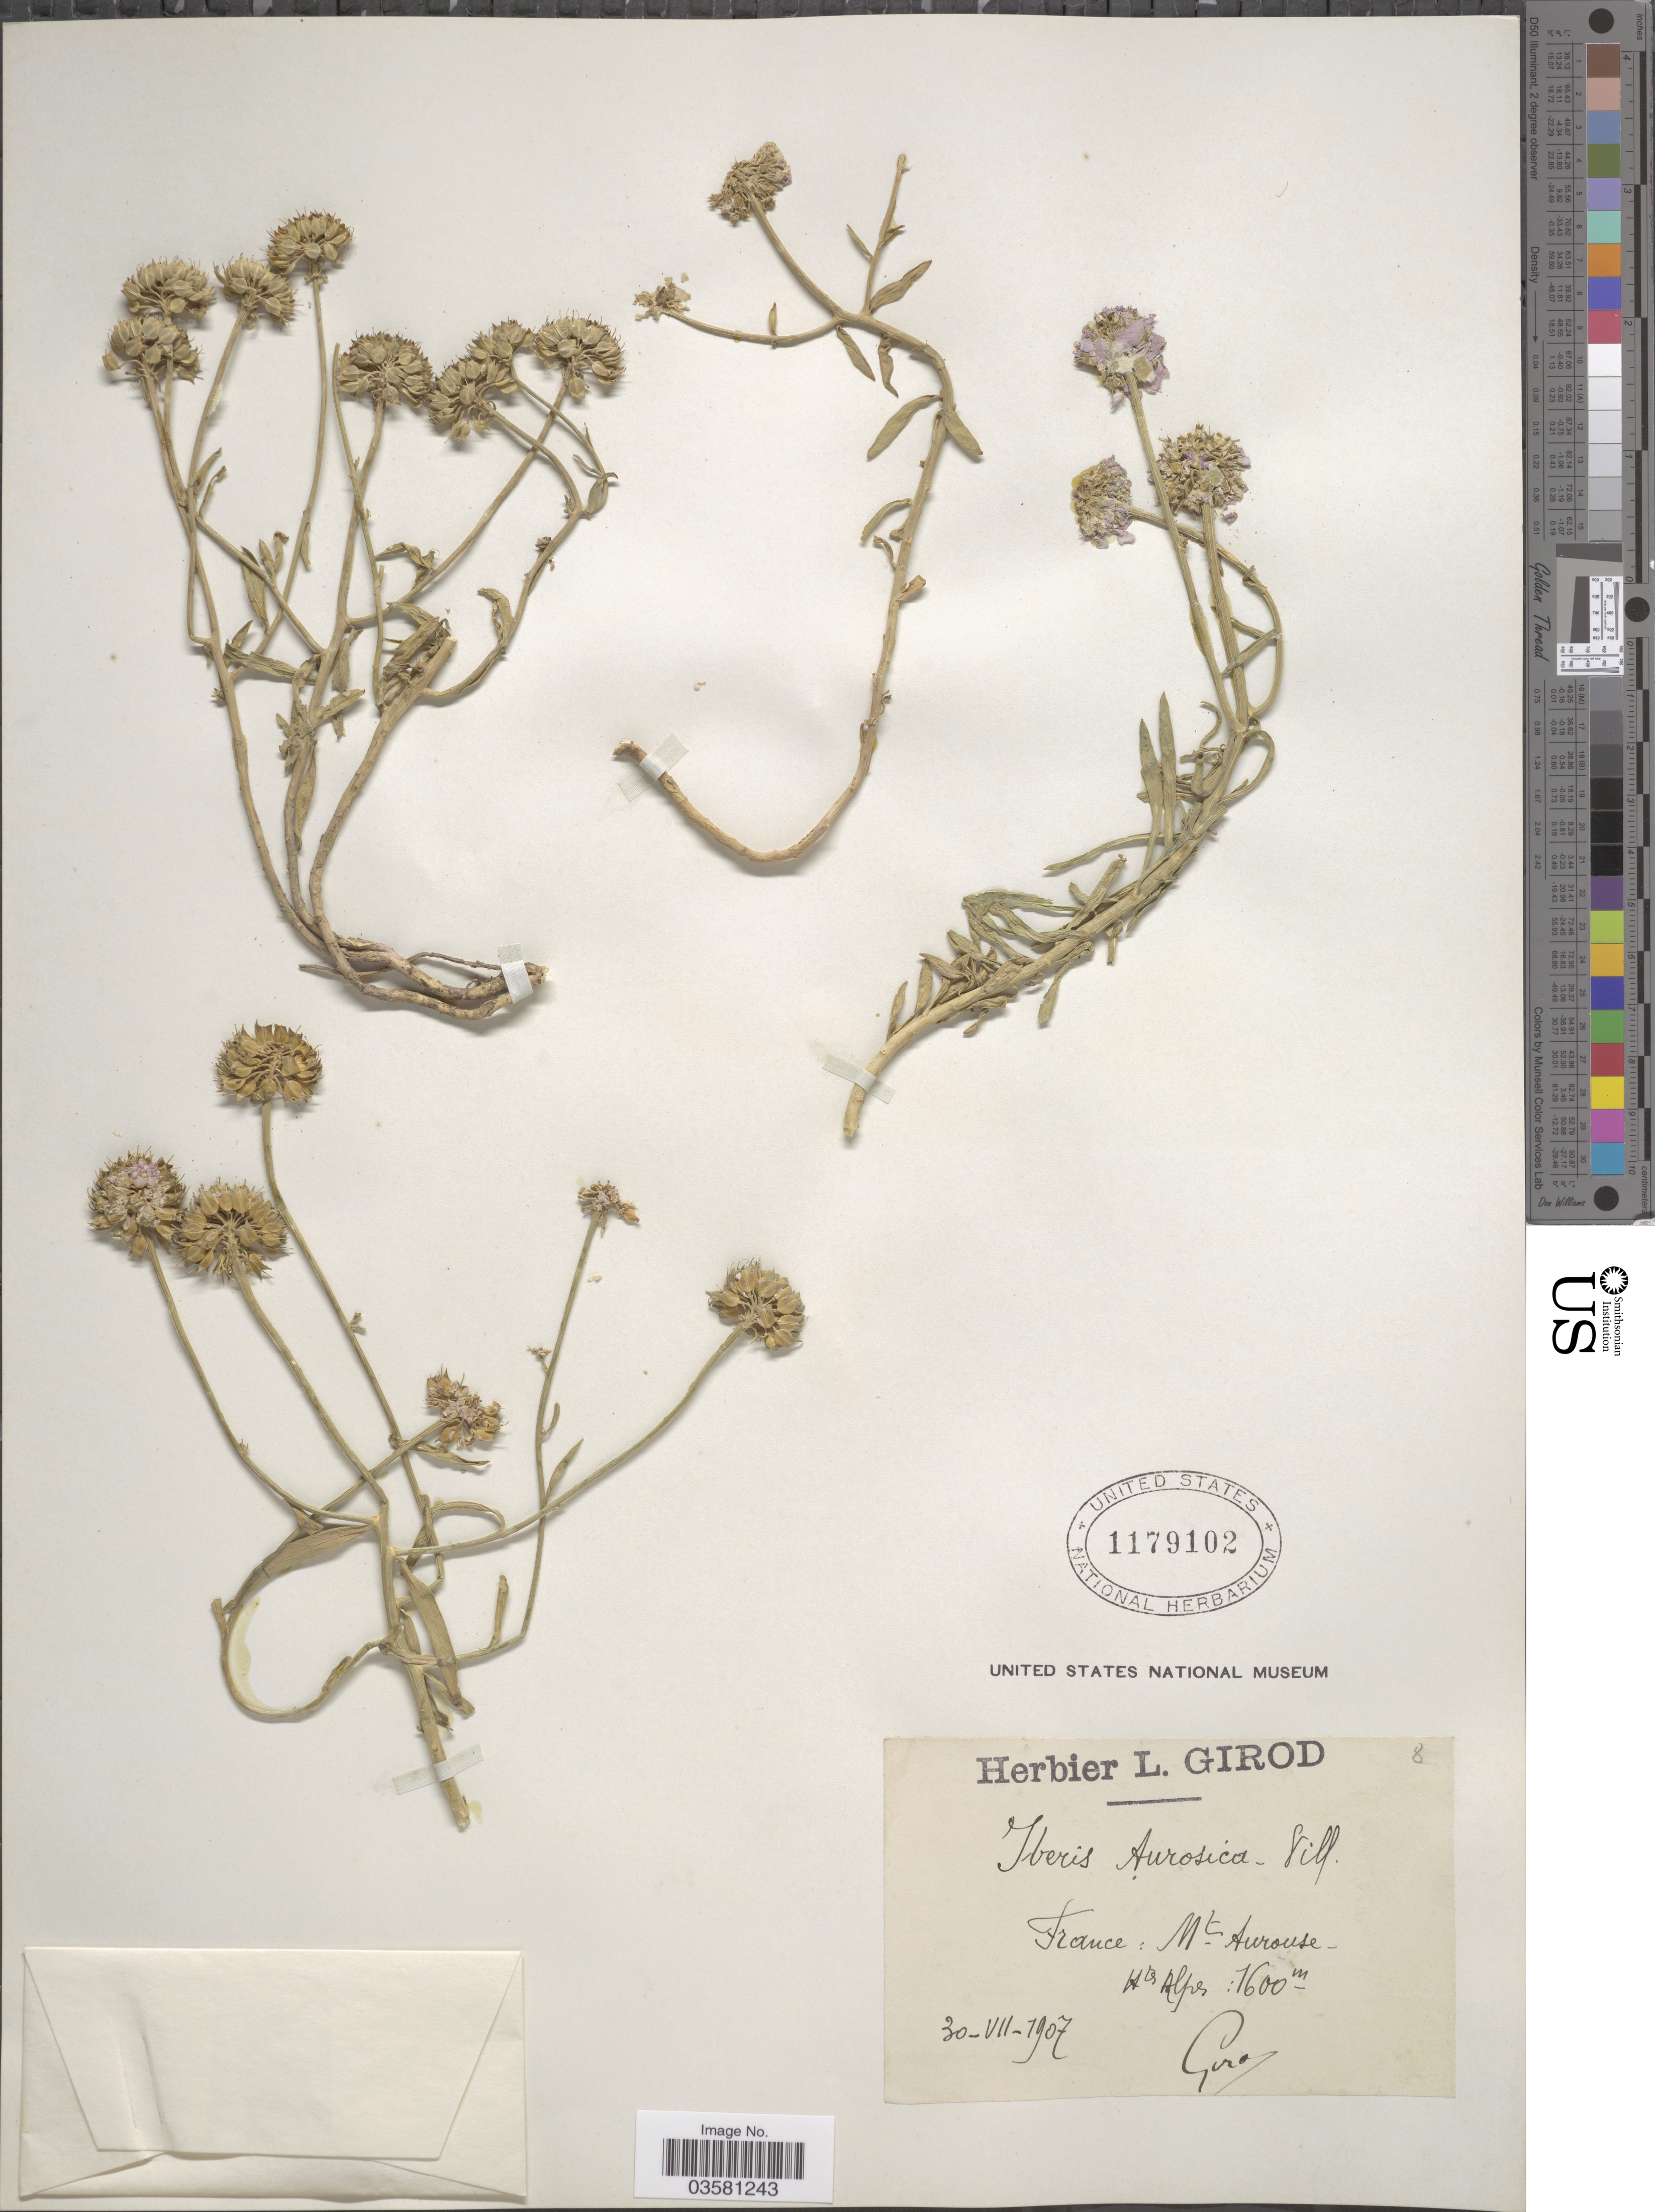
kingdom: Plantae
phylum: Tracheophyta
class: Magnoliopsida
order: Brassicales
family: Brassicaceae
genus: Iberis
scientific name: Iberis aurosica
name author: Chaix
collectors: L. Girod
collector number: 8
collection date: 1907-07-30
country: France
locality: Mt. Aurouse. Htes Alpes.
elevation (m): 1600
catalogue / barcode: US 1179102